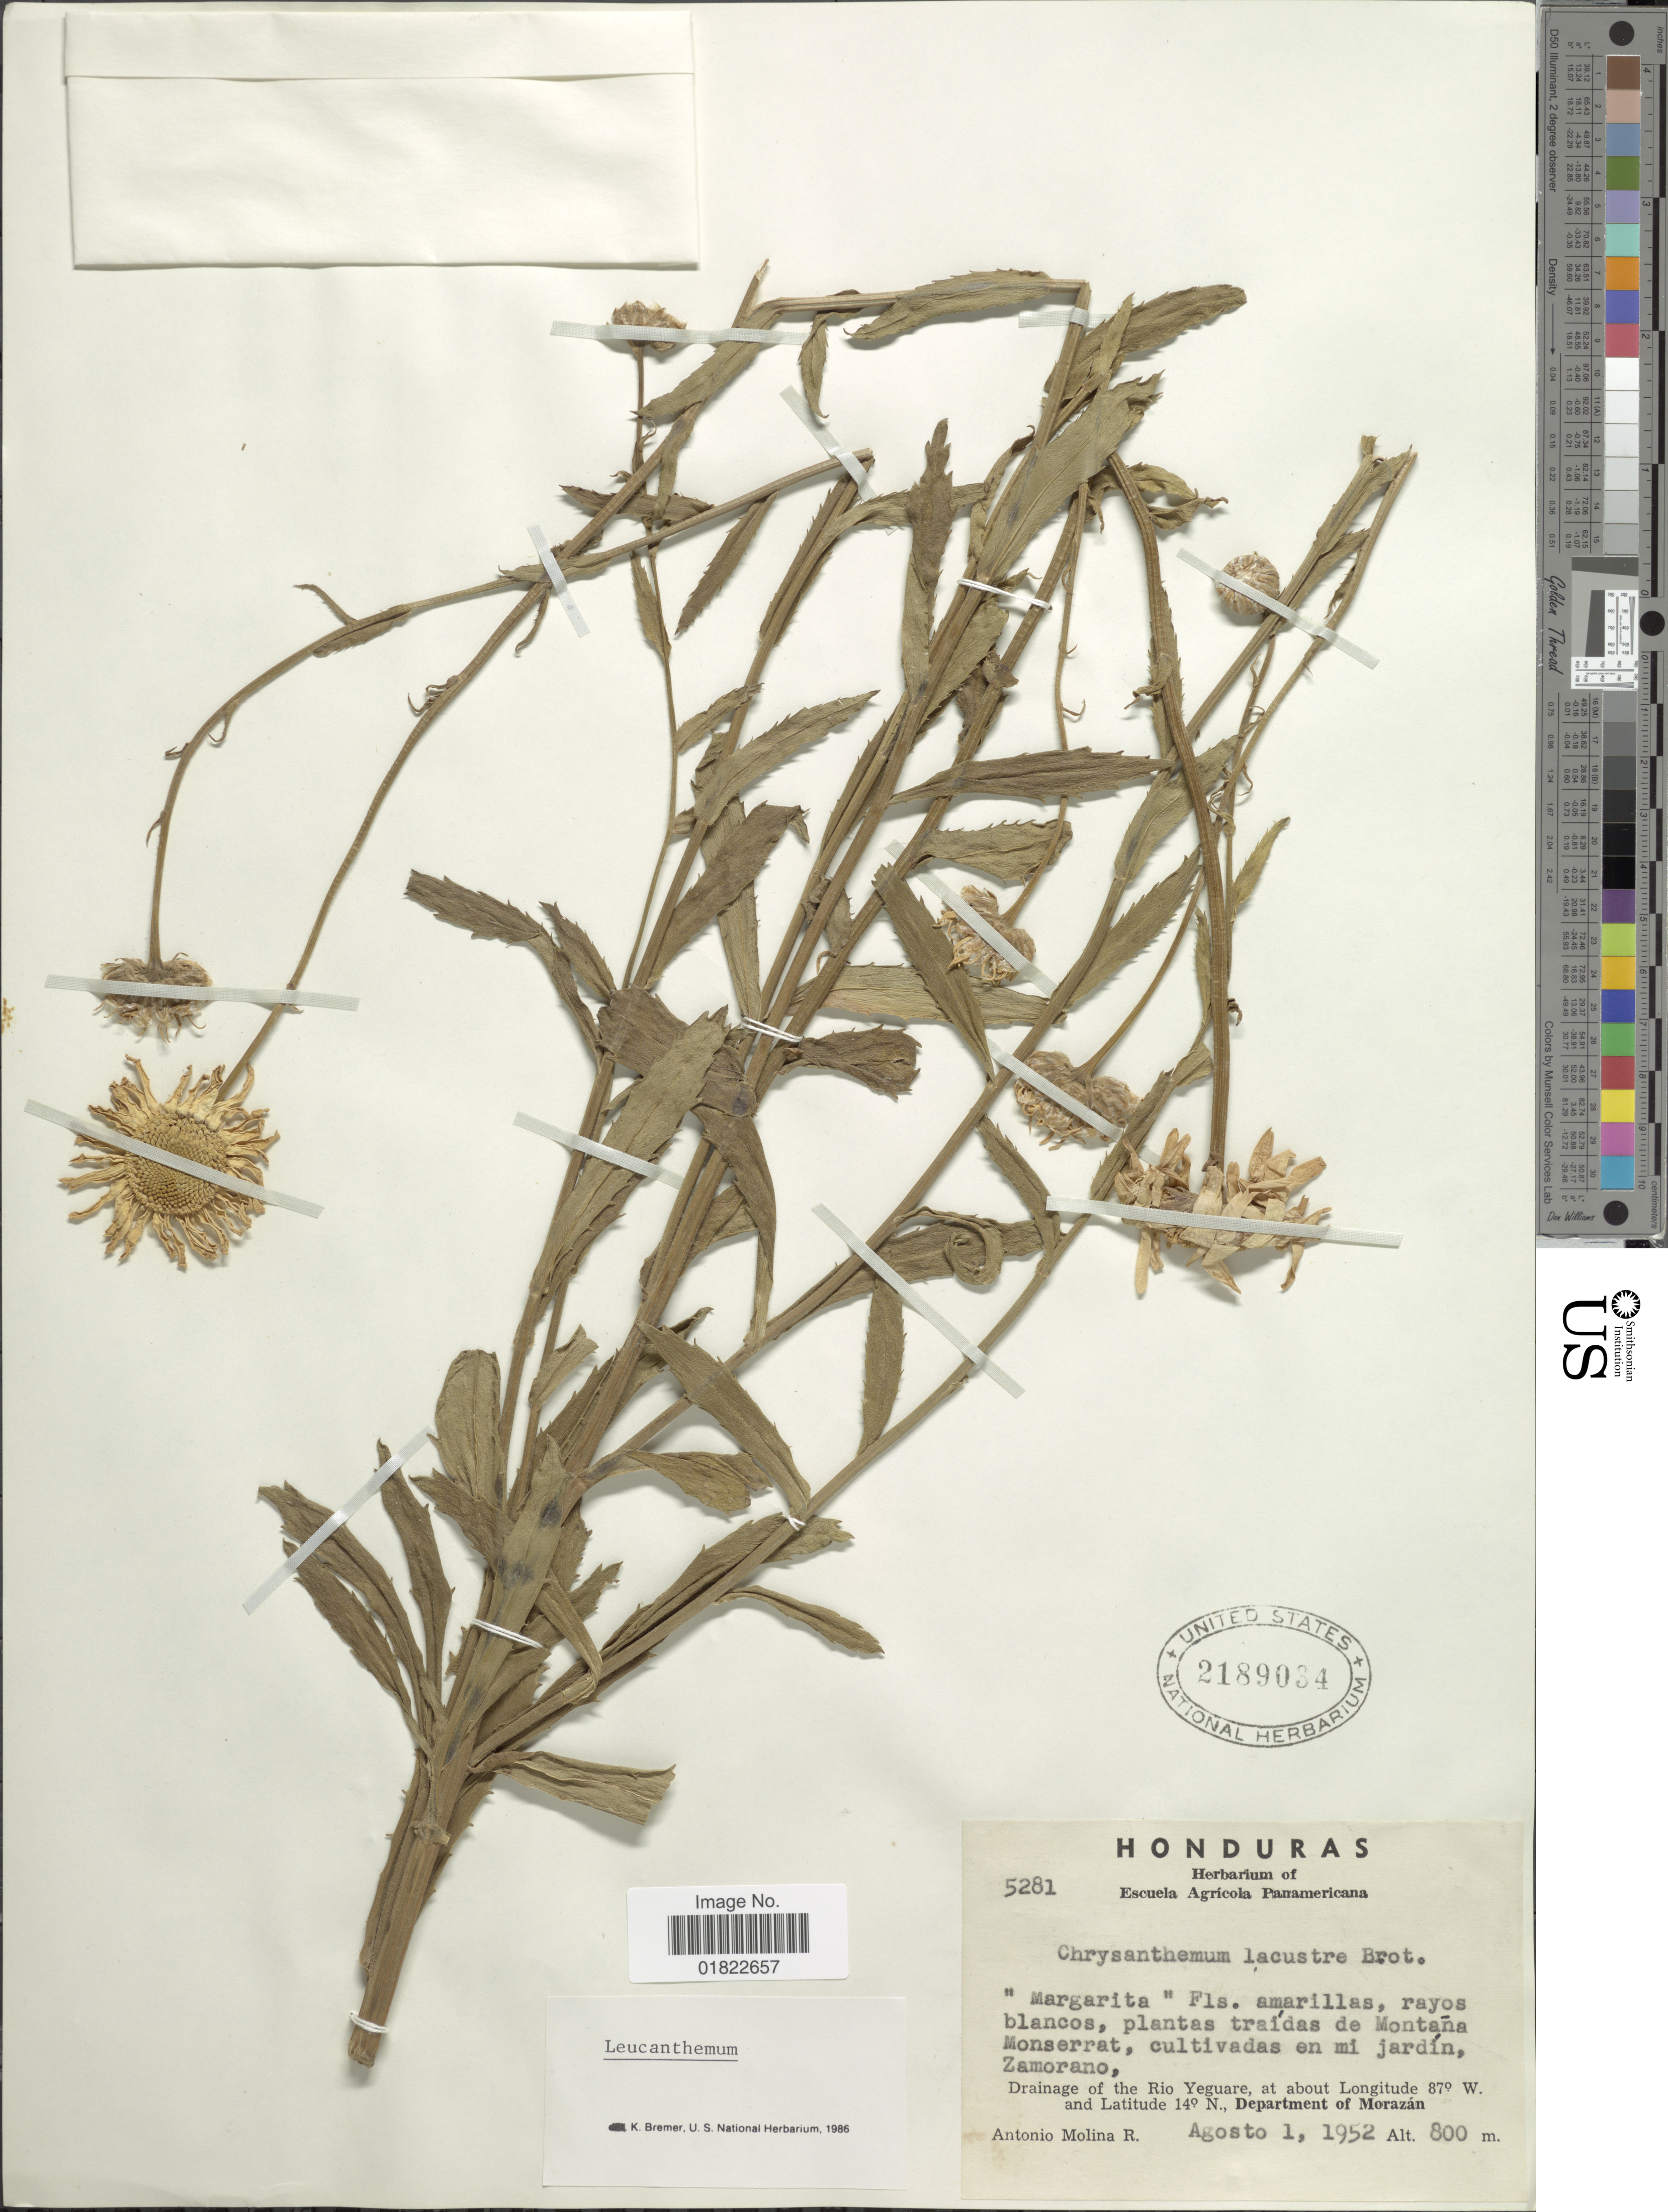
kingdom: Plantae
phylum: Tracheophyta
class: Magnoliopsida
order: Asterales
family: Asteraceae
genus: Leucanthemum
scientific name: Leucanthemum vulgare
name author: Lam.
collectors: A. Molina R.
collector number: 5281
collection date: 1952-08-01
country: Honduras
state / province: Fco. Morazán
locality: Monserrat, cultivadas en mi jardin, Zamorano, Drainage of the Rio Yeguare, Department of Morazan.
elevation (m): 800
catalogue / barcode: US 2189034